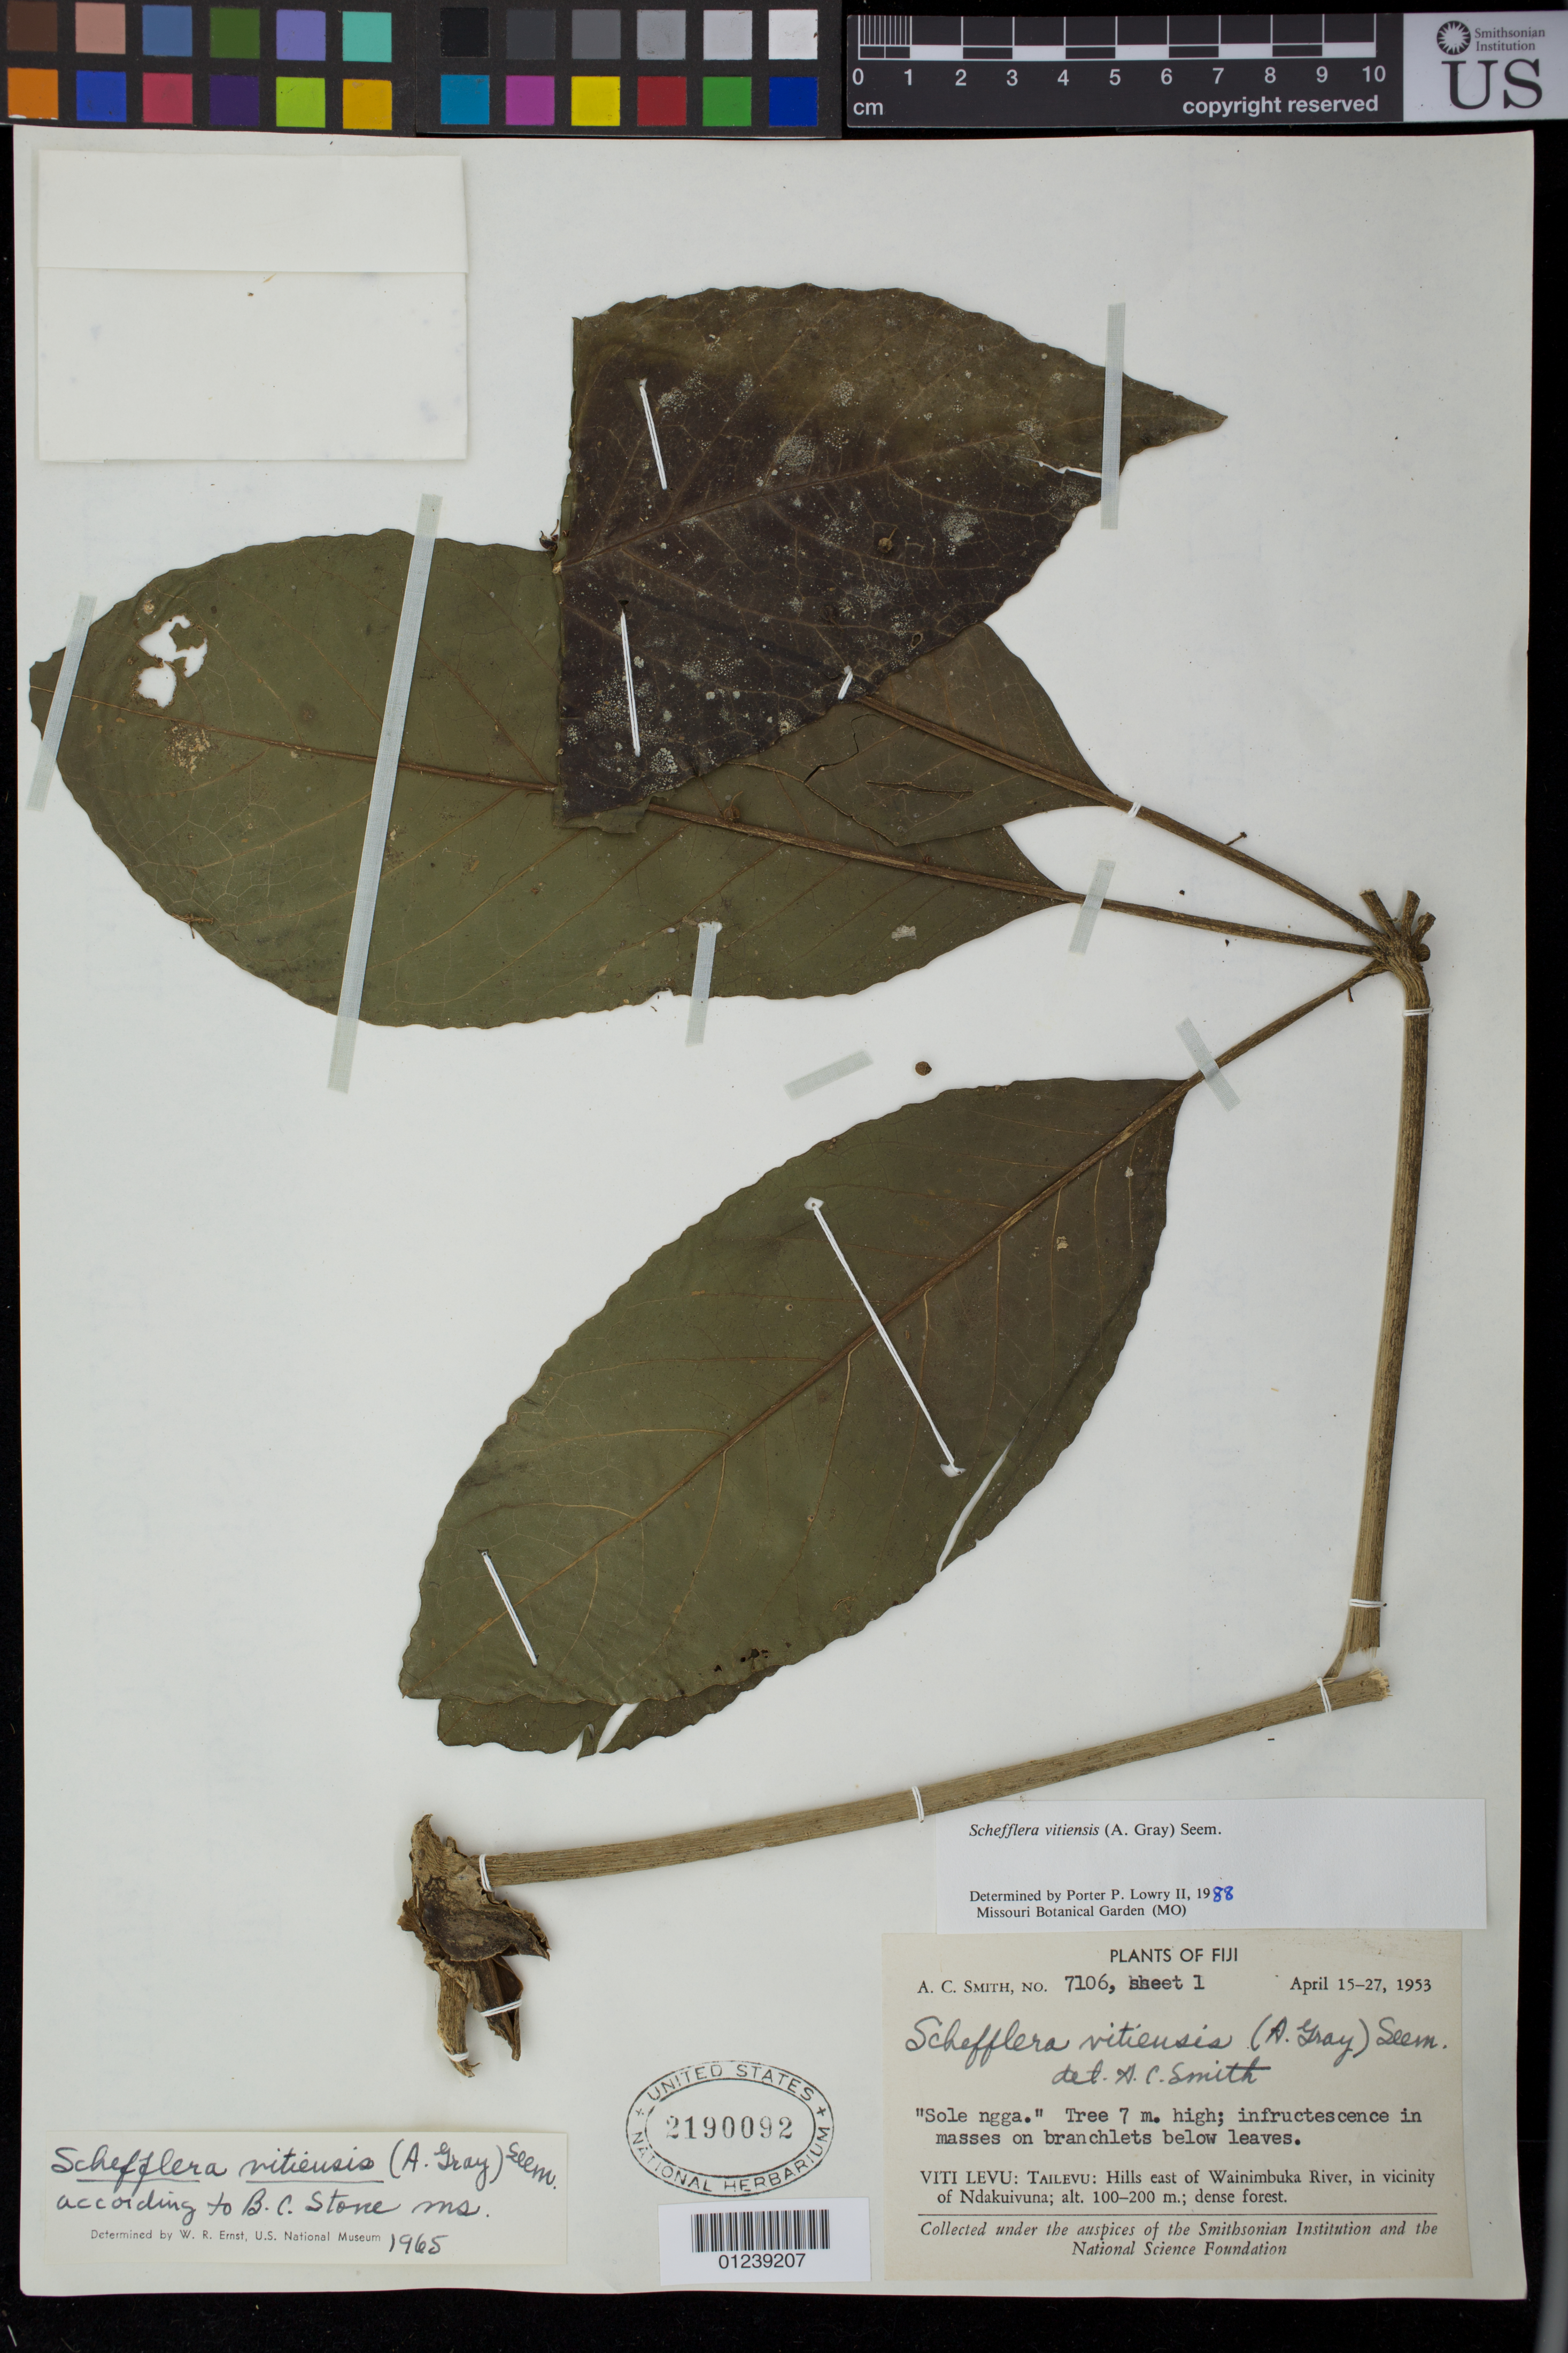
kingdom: Plantae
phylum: Tracheophyta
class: Magnoliopsida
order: Apiales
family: Araliaceae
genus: Schefflera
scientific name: Schefflera vitiensis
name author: (A. Gray) Seem.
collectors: A. C. Smith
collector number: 7106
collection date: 1953-04-15/1953-04-27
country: Fiji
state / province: Central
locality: Viti Levu: Tailevu: Hills east of Wainimbuka River, in vicinity of Ndakuivuna.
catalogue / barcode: US 2190092